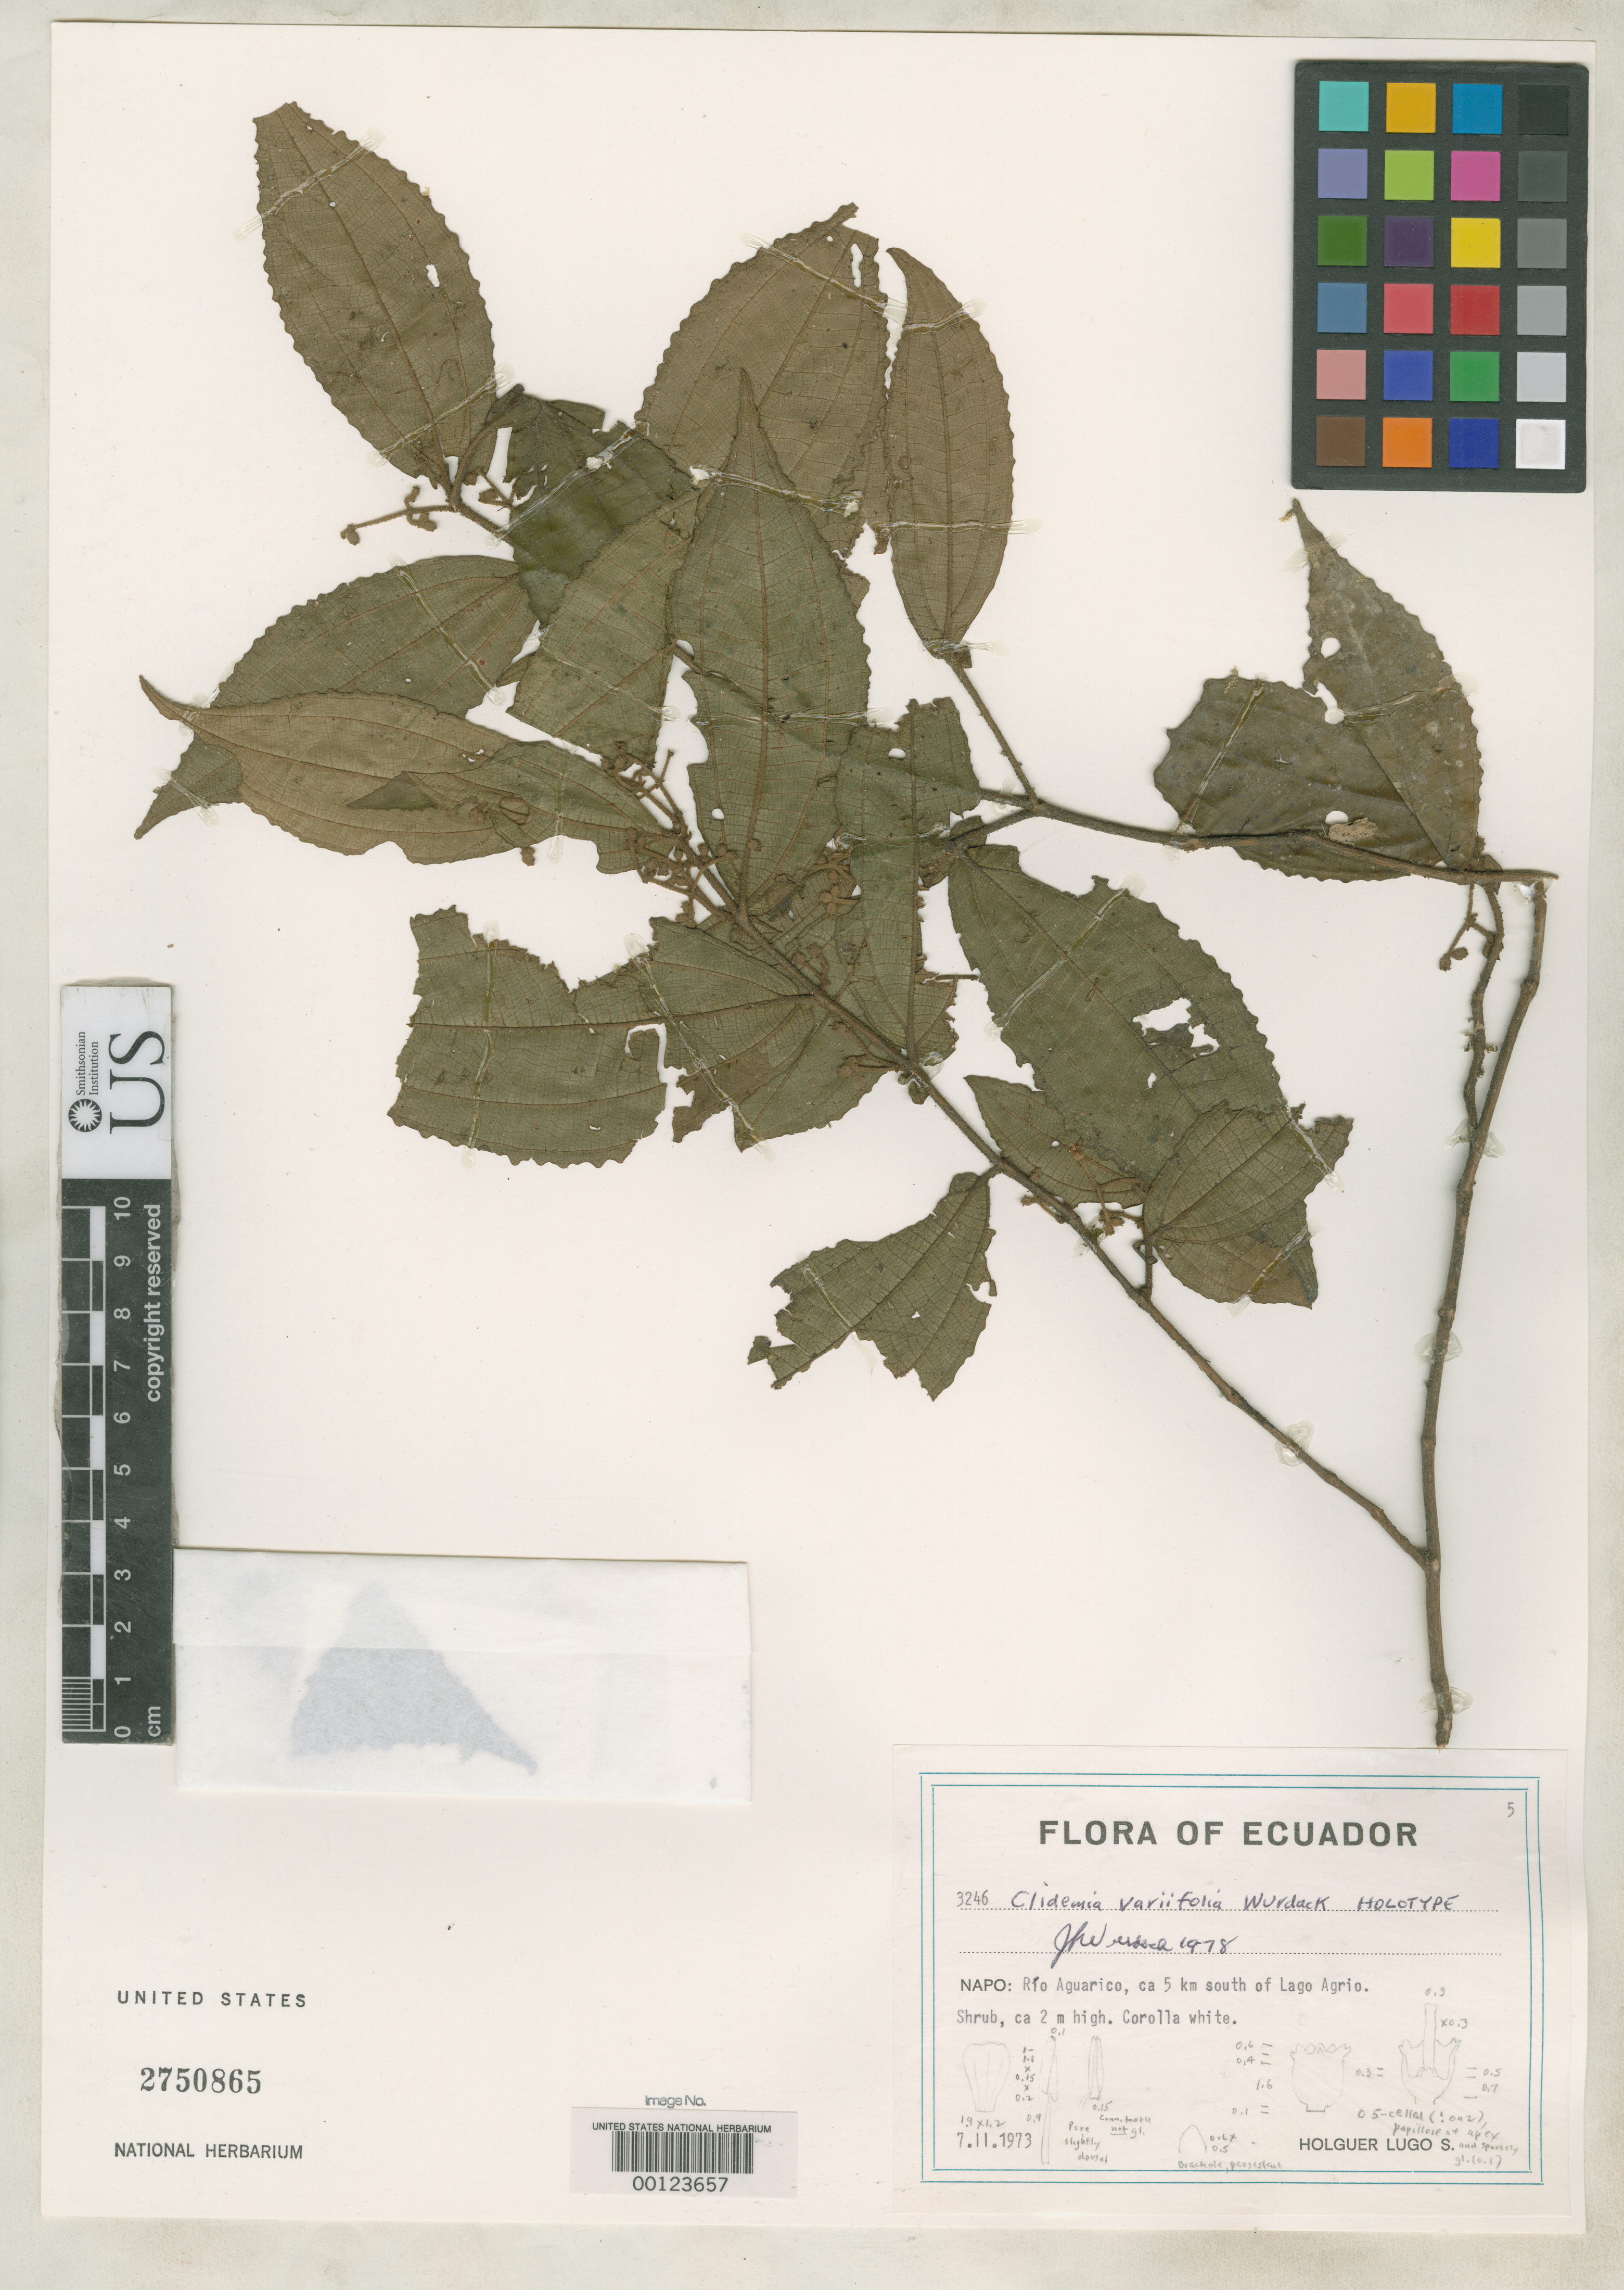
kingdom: Plantae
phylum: Tracheophyta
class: Magnoliopsida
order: Myrtales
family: Melastomataceae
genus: Clidemia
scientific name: Clidemia variifolia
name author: Wurdack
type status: Holotype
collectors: H. Lugo S.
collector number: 3246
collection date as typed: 7. II. 1973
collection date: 1973-02-07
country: Ecuador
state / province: Napo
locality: Rio Aguarico, ca. 5 km. south of Lago Agrio.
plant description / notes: Collection date "7. II. 1973", probably 7 February rather than 7 November.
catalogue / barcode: US 2750865